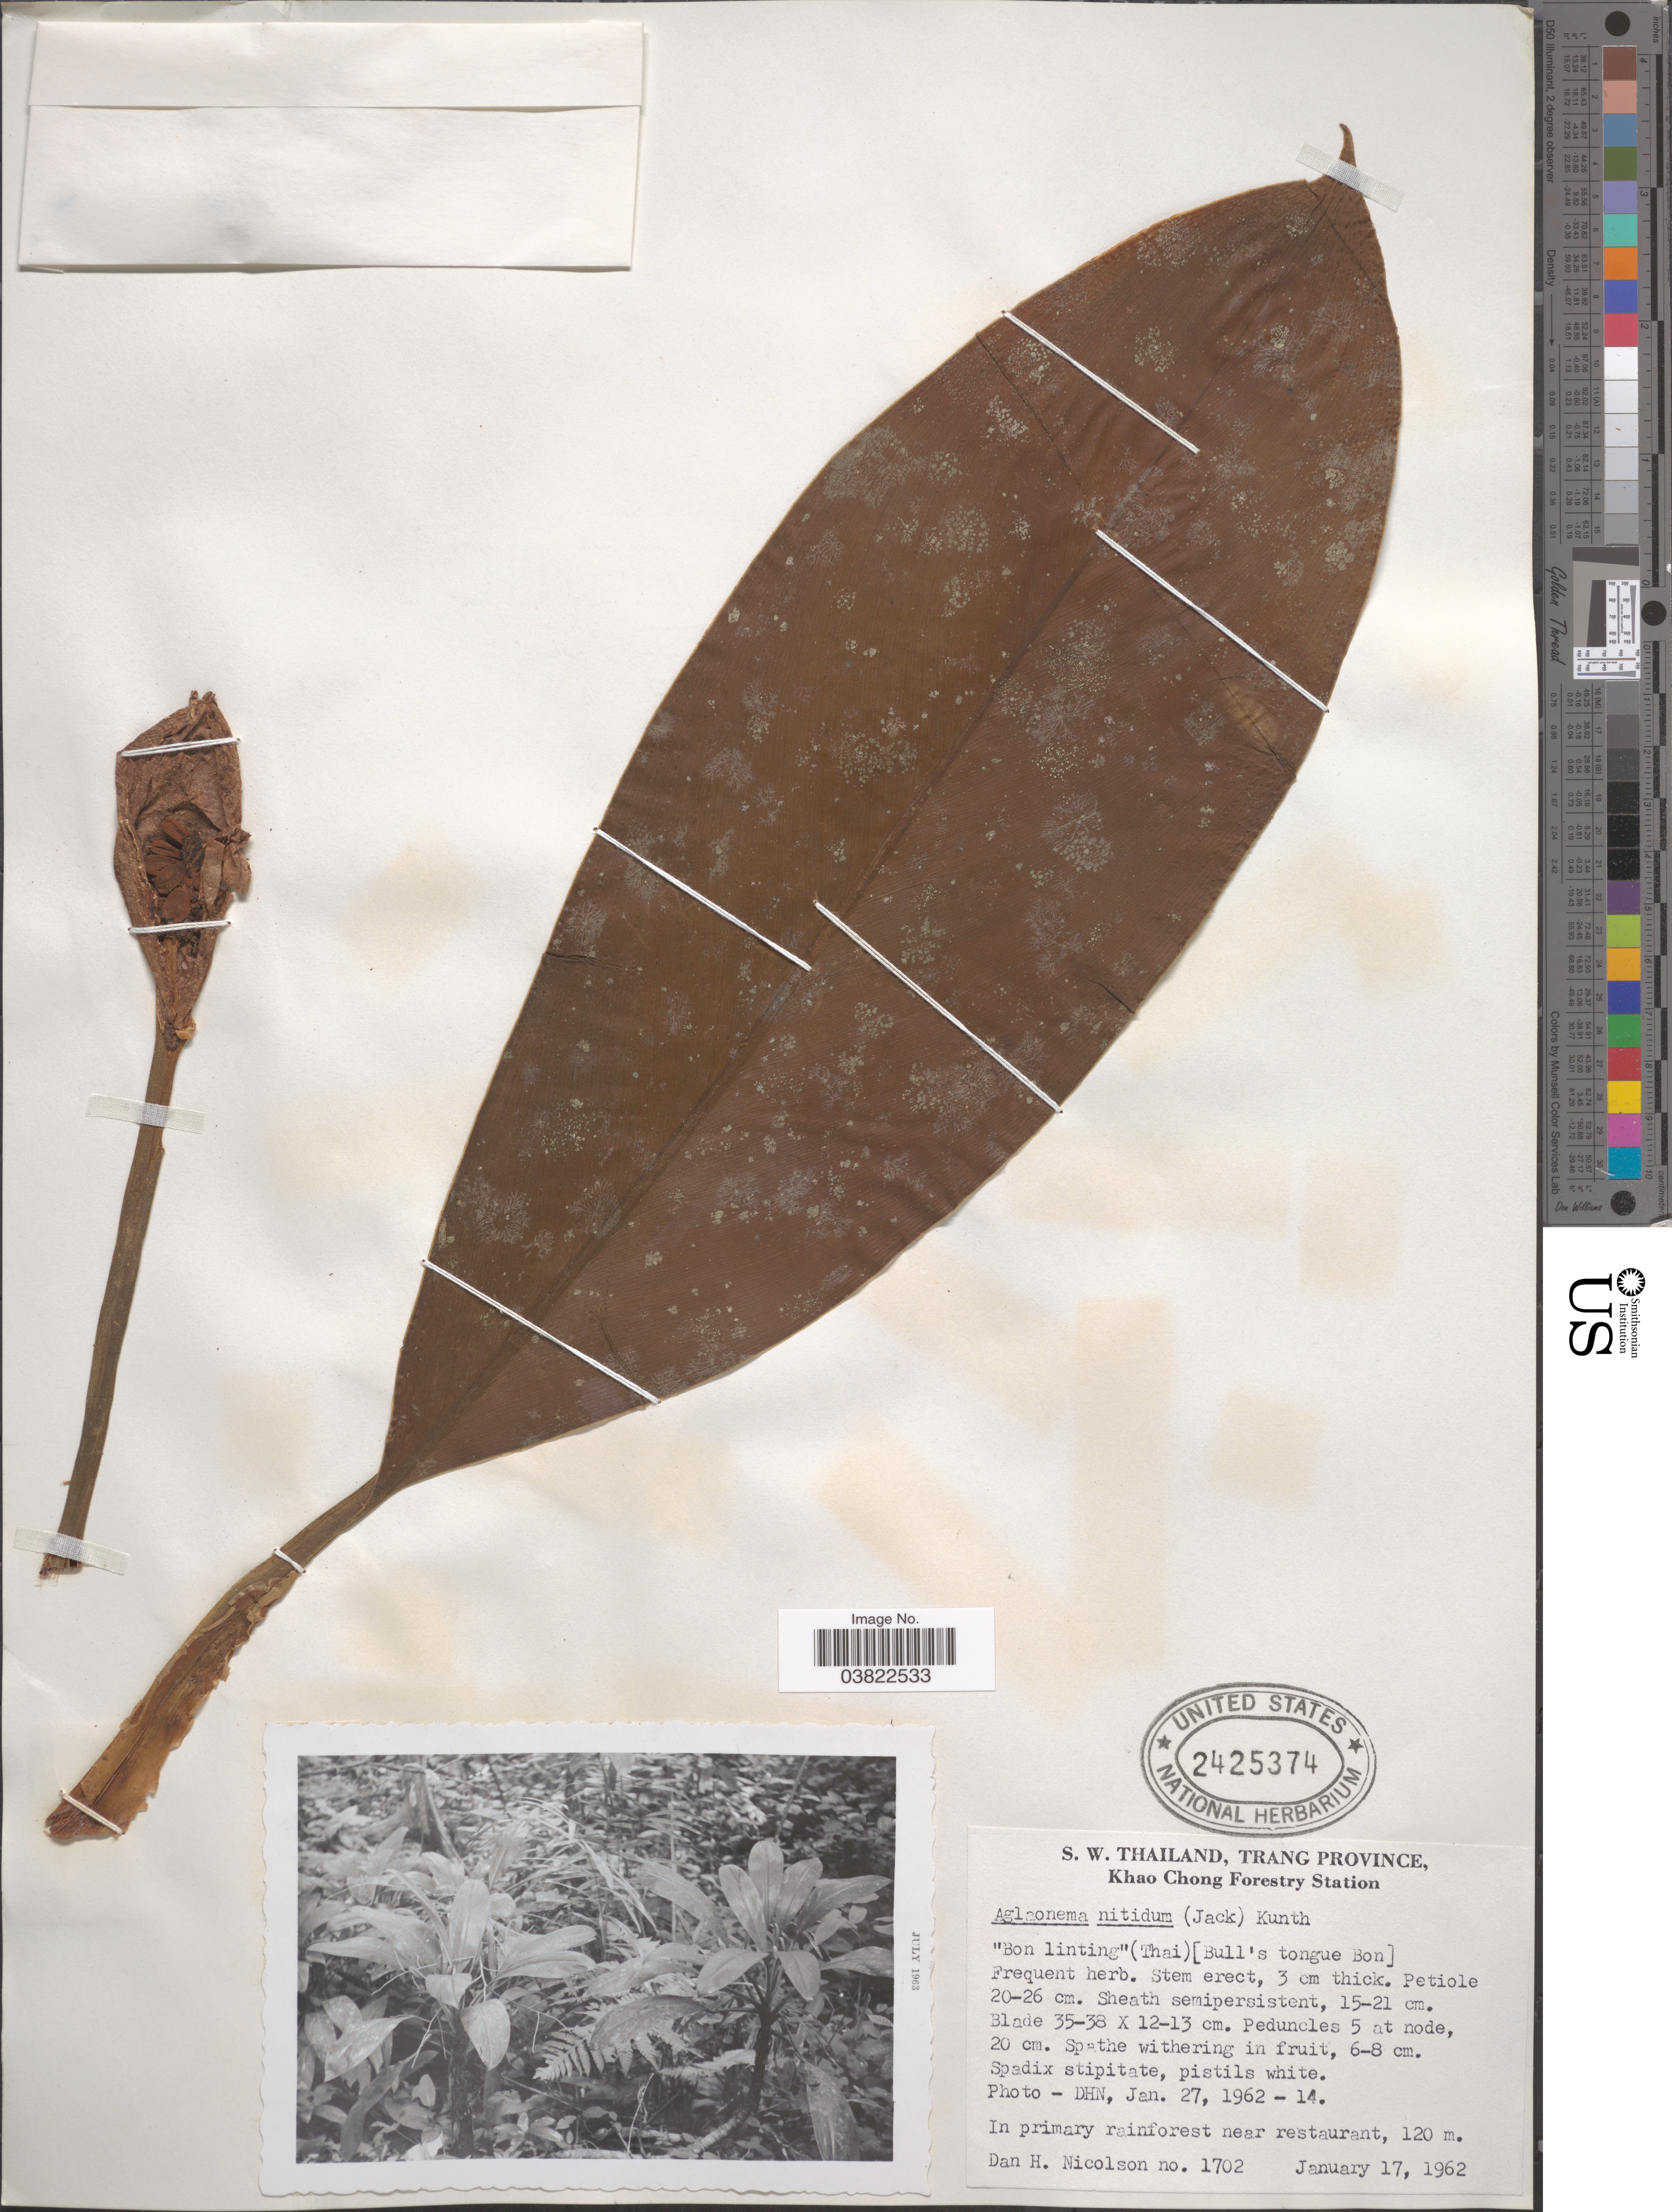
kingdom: Plantae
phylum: Tracheophyta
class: Liliopsida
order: Alismatales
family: Araceae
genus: Aglaonema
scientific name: Aglaonema nitidum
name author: (Jack) Kunth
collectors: D. H. Nicolson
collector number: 1702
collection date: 1962-01-17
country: Thailand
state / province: Trang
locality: S. W. Thailand. Khao Chong Forestry Station.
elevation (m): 120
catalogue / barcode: US 2425374